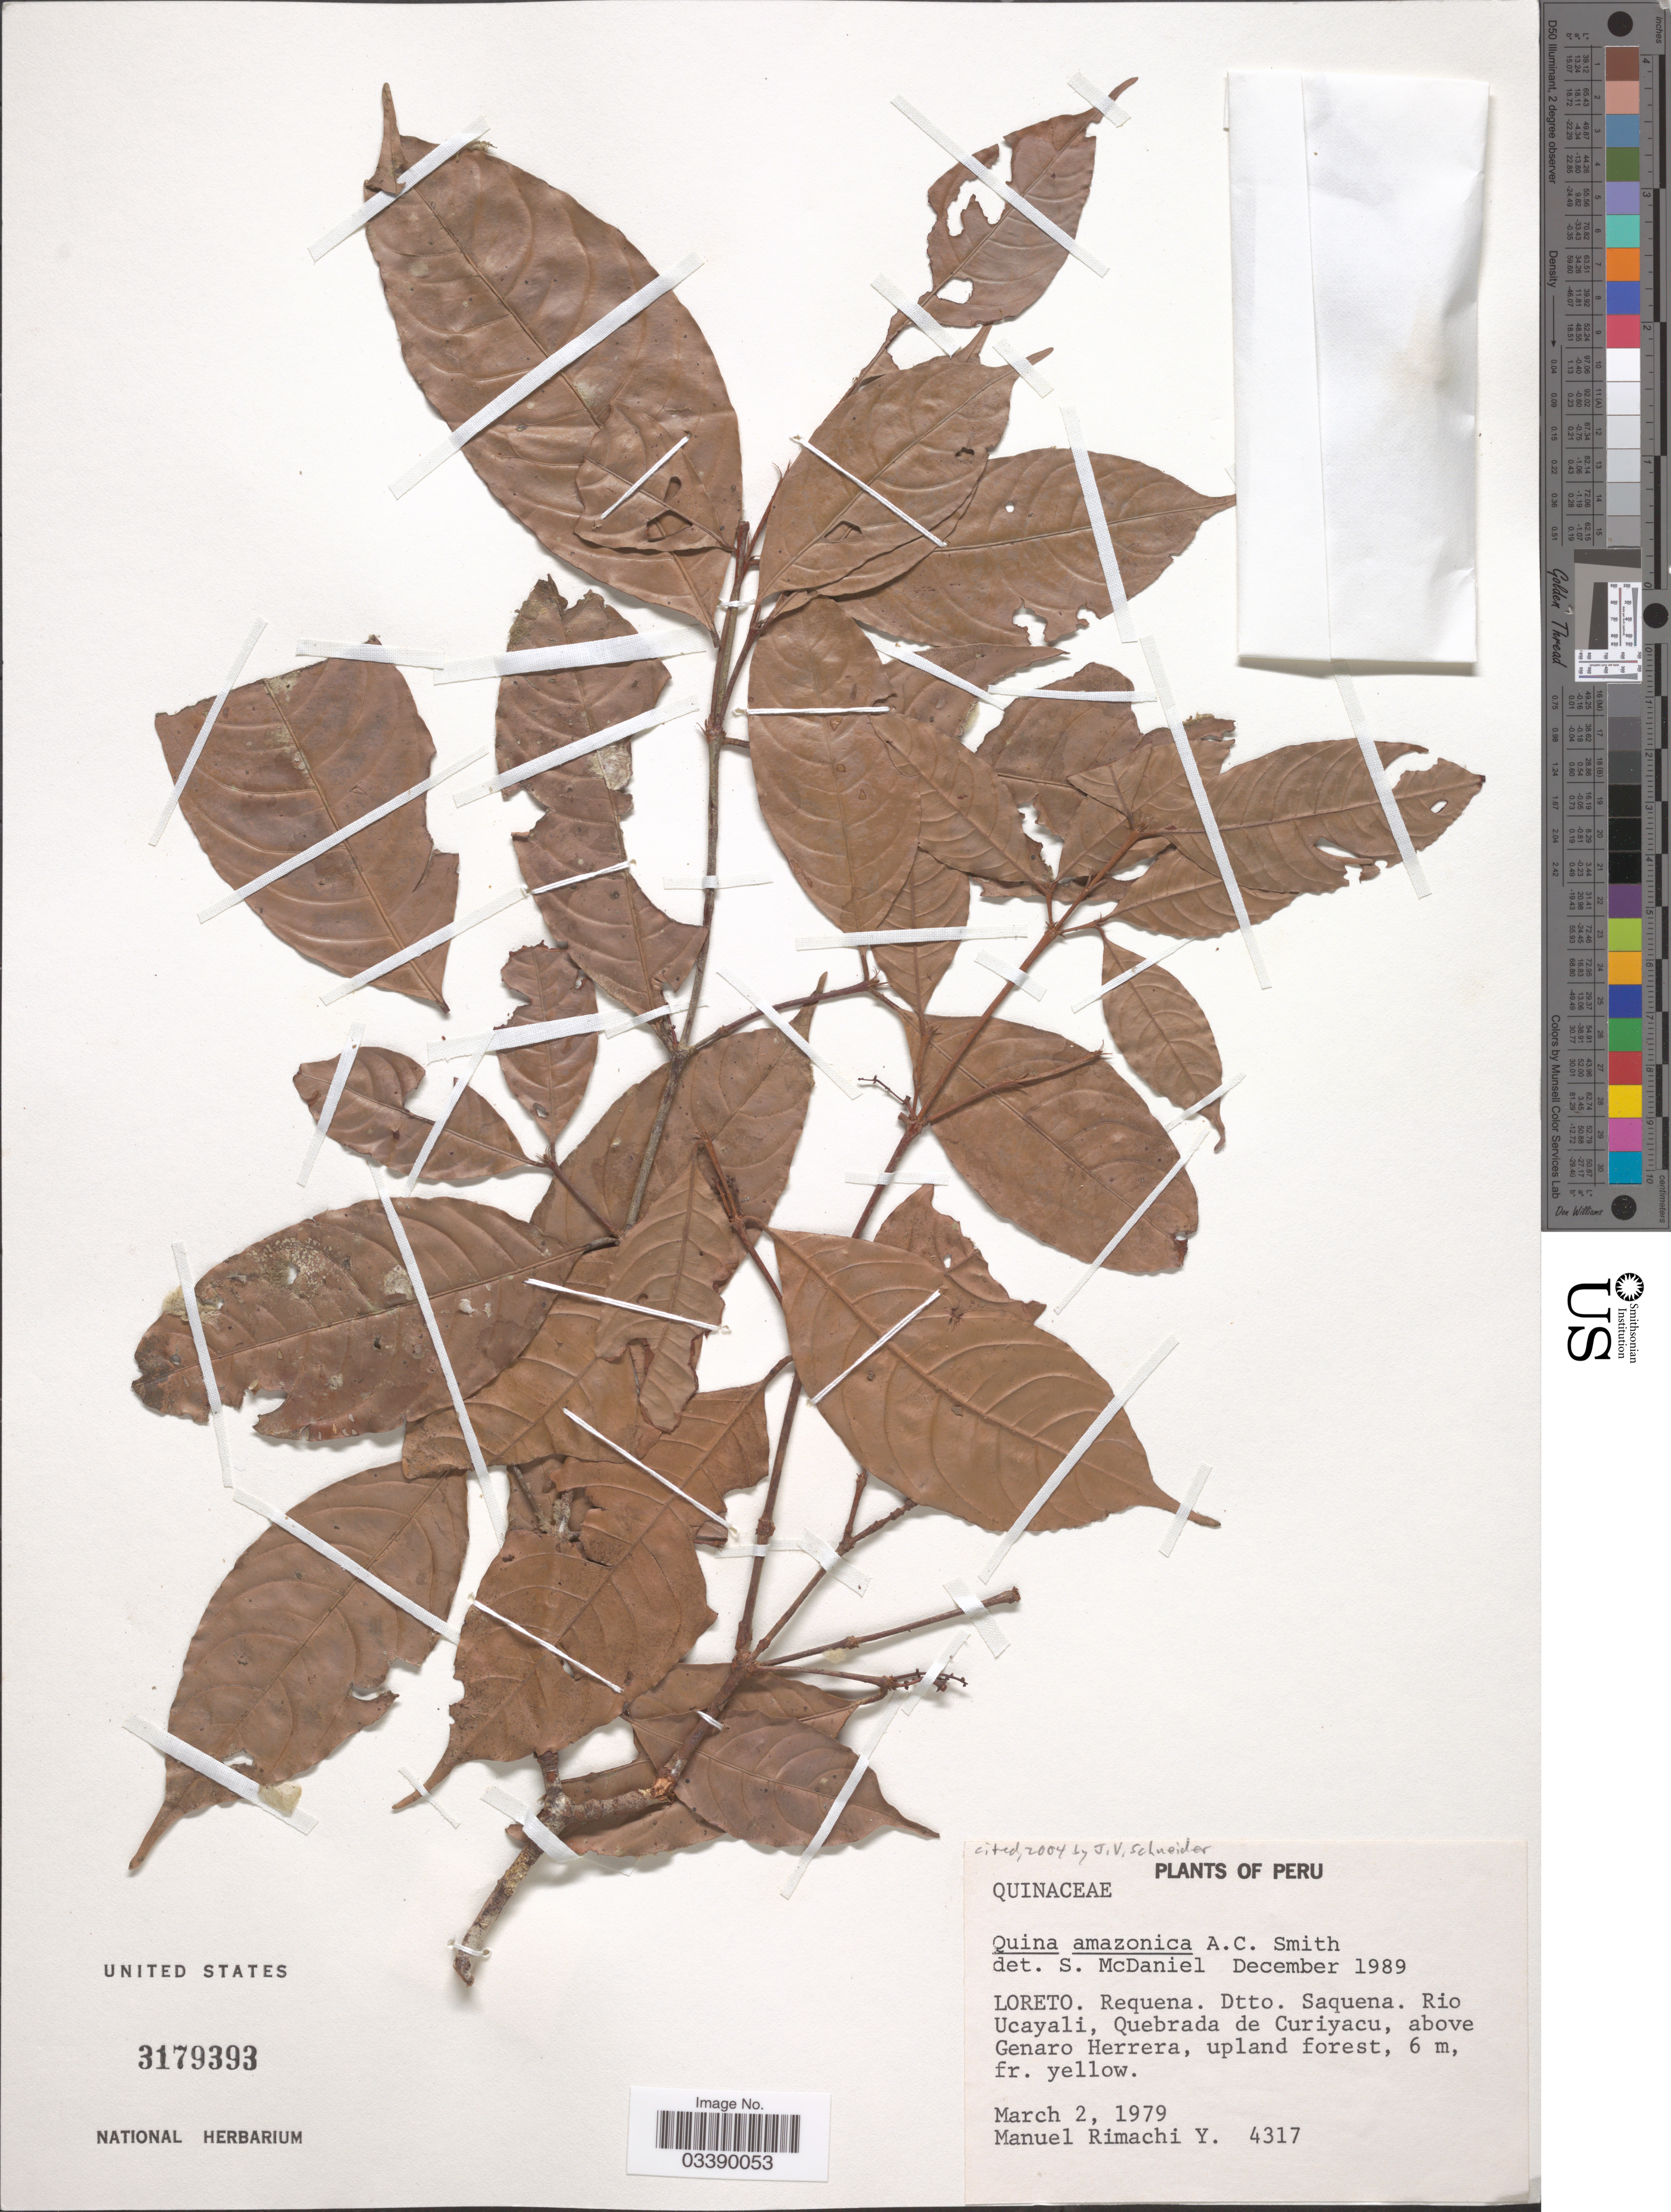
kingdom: Plantae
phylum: Tracheophyta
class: Magnoliopsida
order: Malpighiales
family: Quiinaceae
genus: Quiina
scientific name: Quiina amazonica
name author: A.C. Sm.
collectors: M. Rimachi Y.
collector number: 4317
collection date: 1979-03-02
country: Peru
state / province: Loreto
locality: Requena. Dtto. Saquena. Rio Ucayali, Quebrada de Curiyacu, above Genaro Herrera.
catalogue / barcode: US 3179393